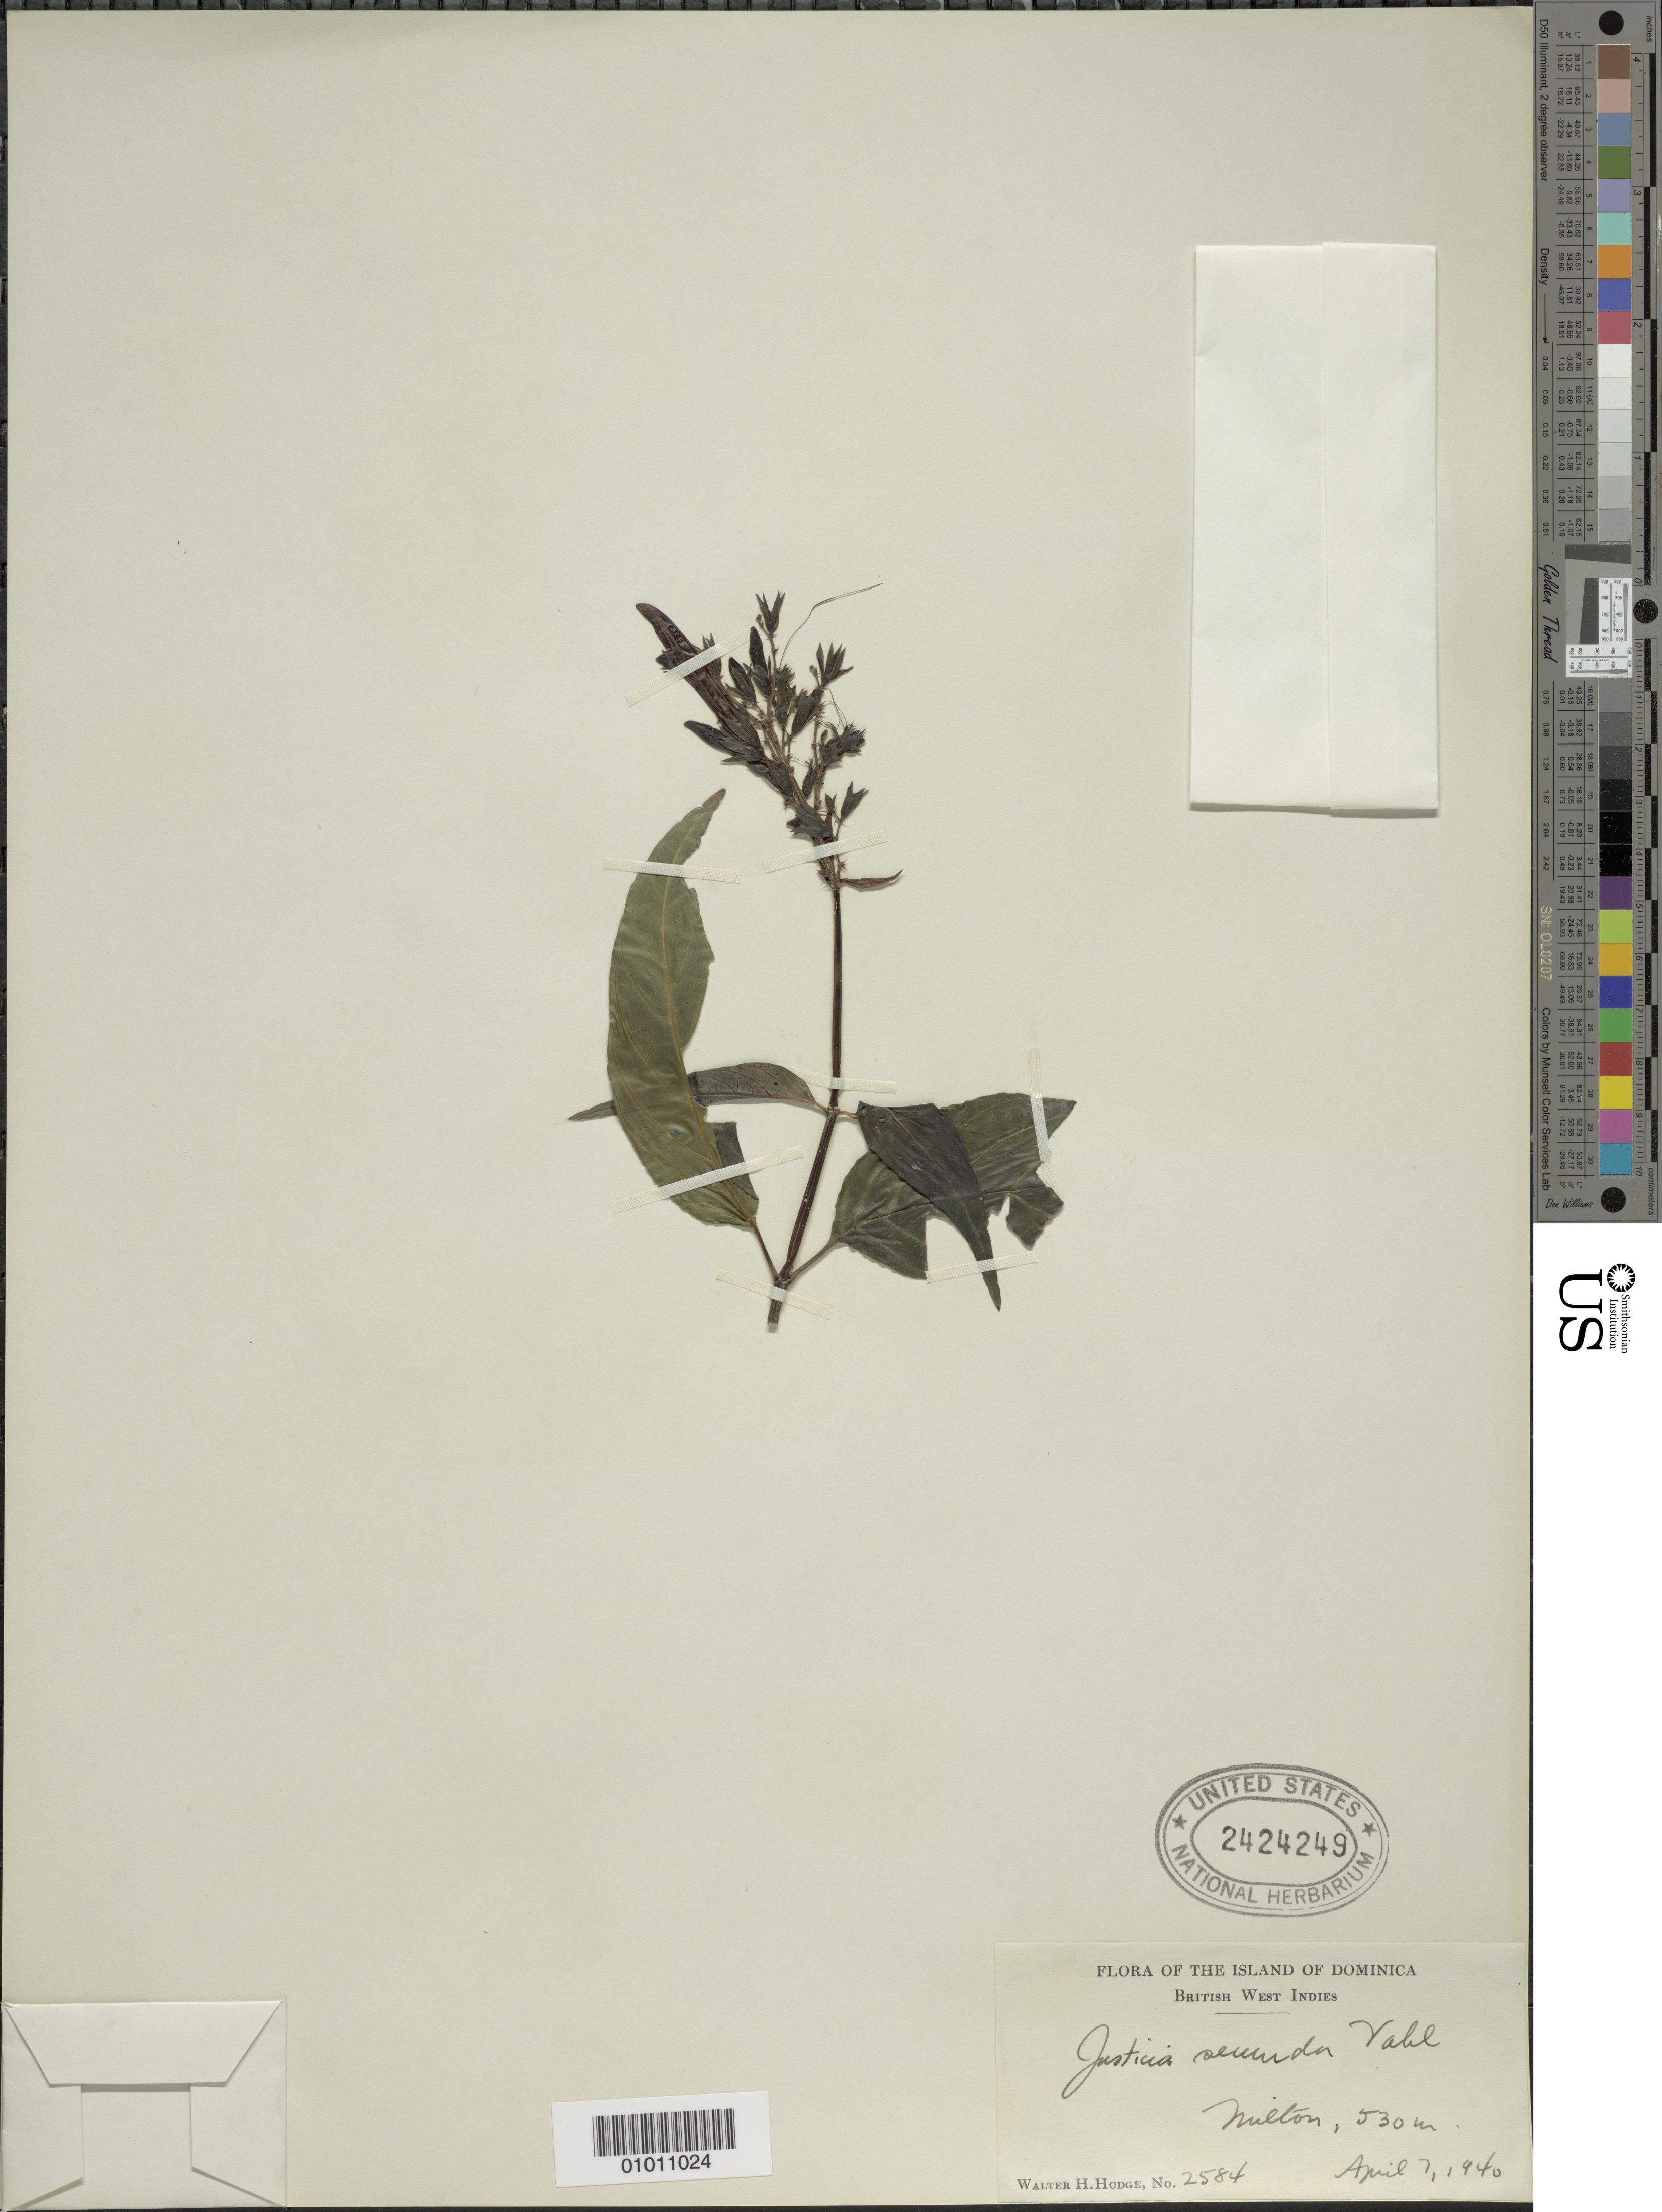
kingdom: Plantae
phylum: Tracheophyta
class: Magnoliopsida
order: Lamiales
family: Acanthaceae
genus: Justicia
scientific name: Justicia secunda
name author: Vahl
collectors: W. Hodge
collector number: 2584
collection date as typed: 07 Apr 1940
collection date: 1940-04-07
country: Dominica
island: Dominica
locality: Milton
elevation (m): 530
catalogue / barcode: US 2424249